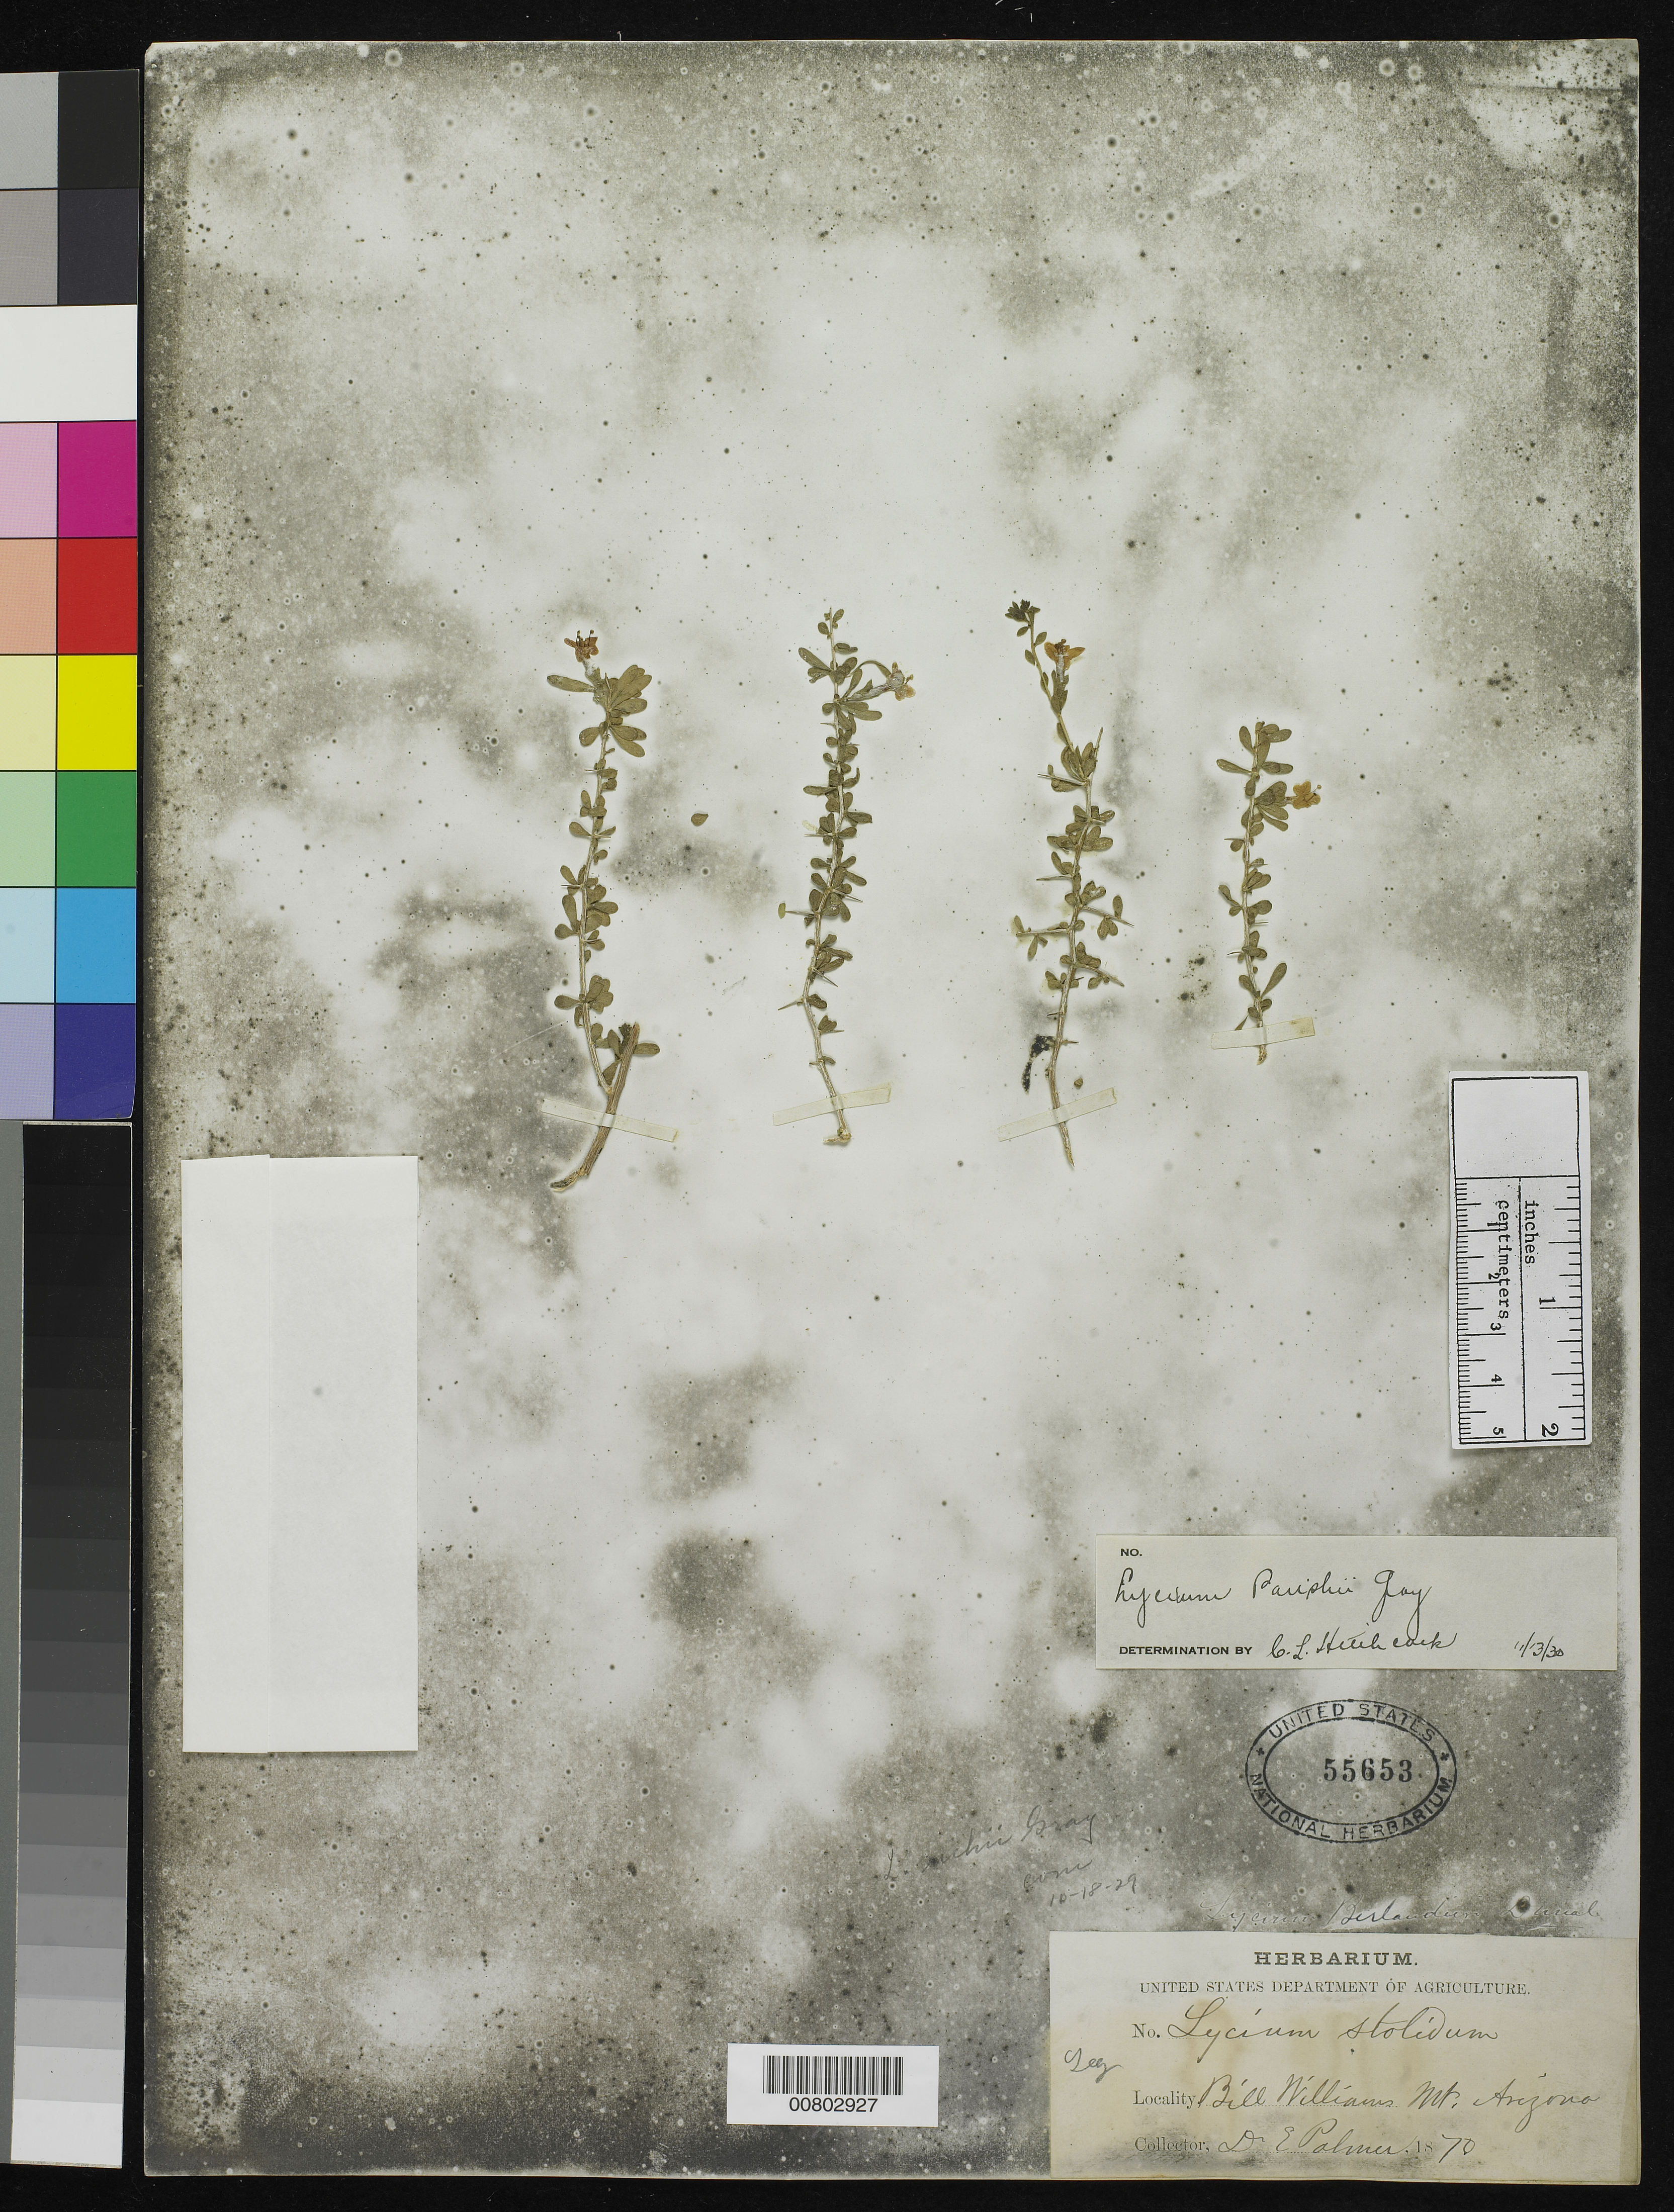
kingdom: Plantae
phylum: Tracheophyta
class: Magnoliopsida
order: Solanales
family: Solanaceae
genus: Lycium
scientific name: Lycium parishii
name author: A. Gray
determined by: Hitchcock, Albert S.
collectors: E. Palmer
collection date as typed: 1870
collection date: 1870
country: United States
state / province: Arizona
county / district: Coconino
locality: Bill Williams Mts.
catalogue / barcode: US 55653